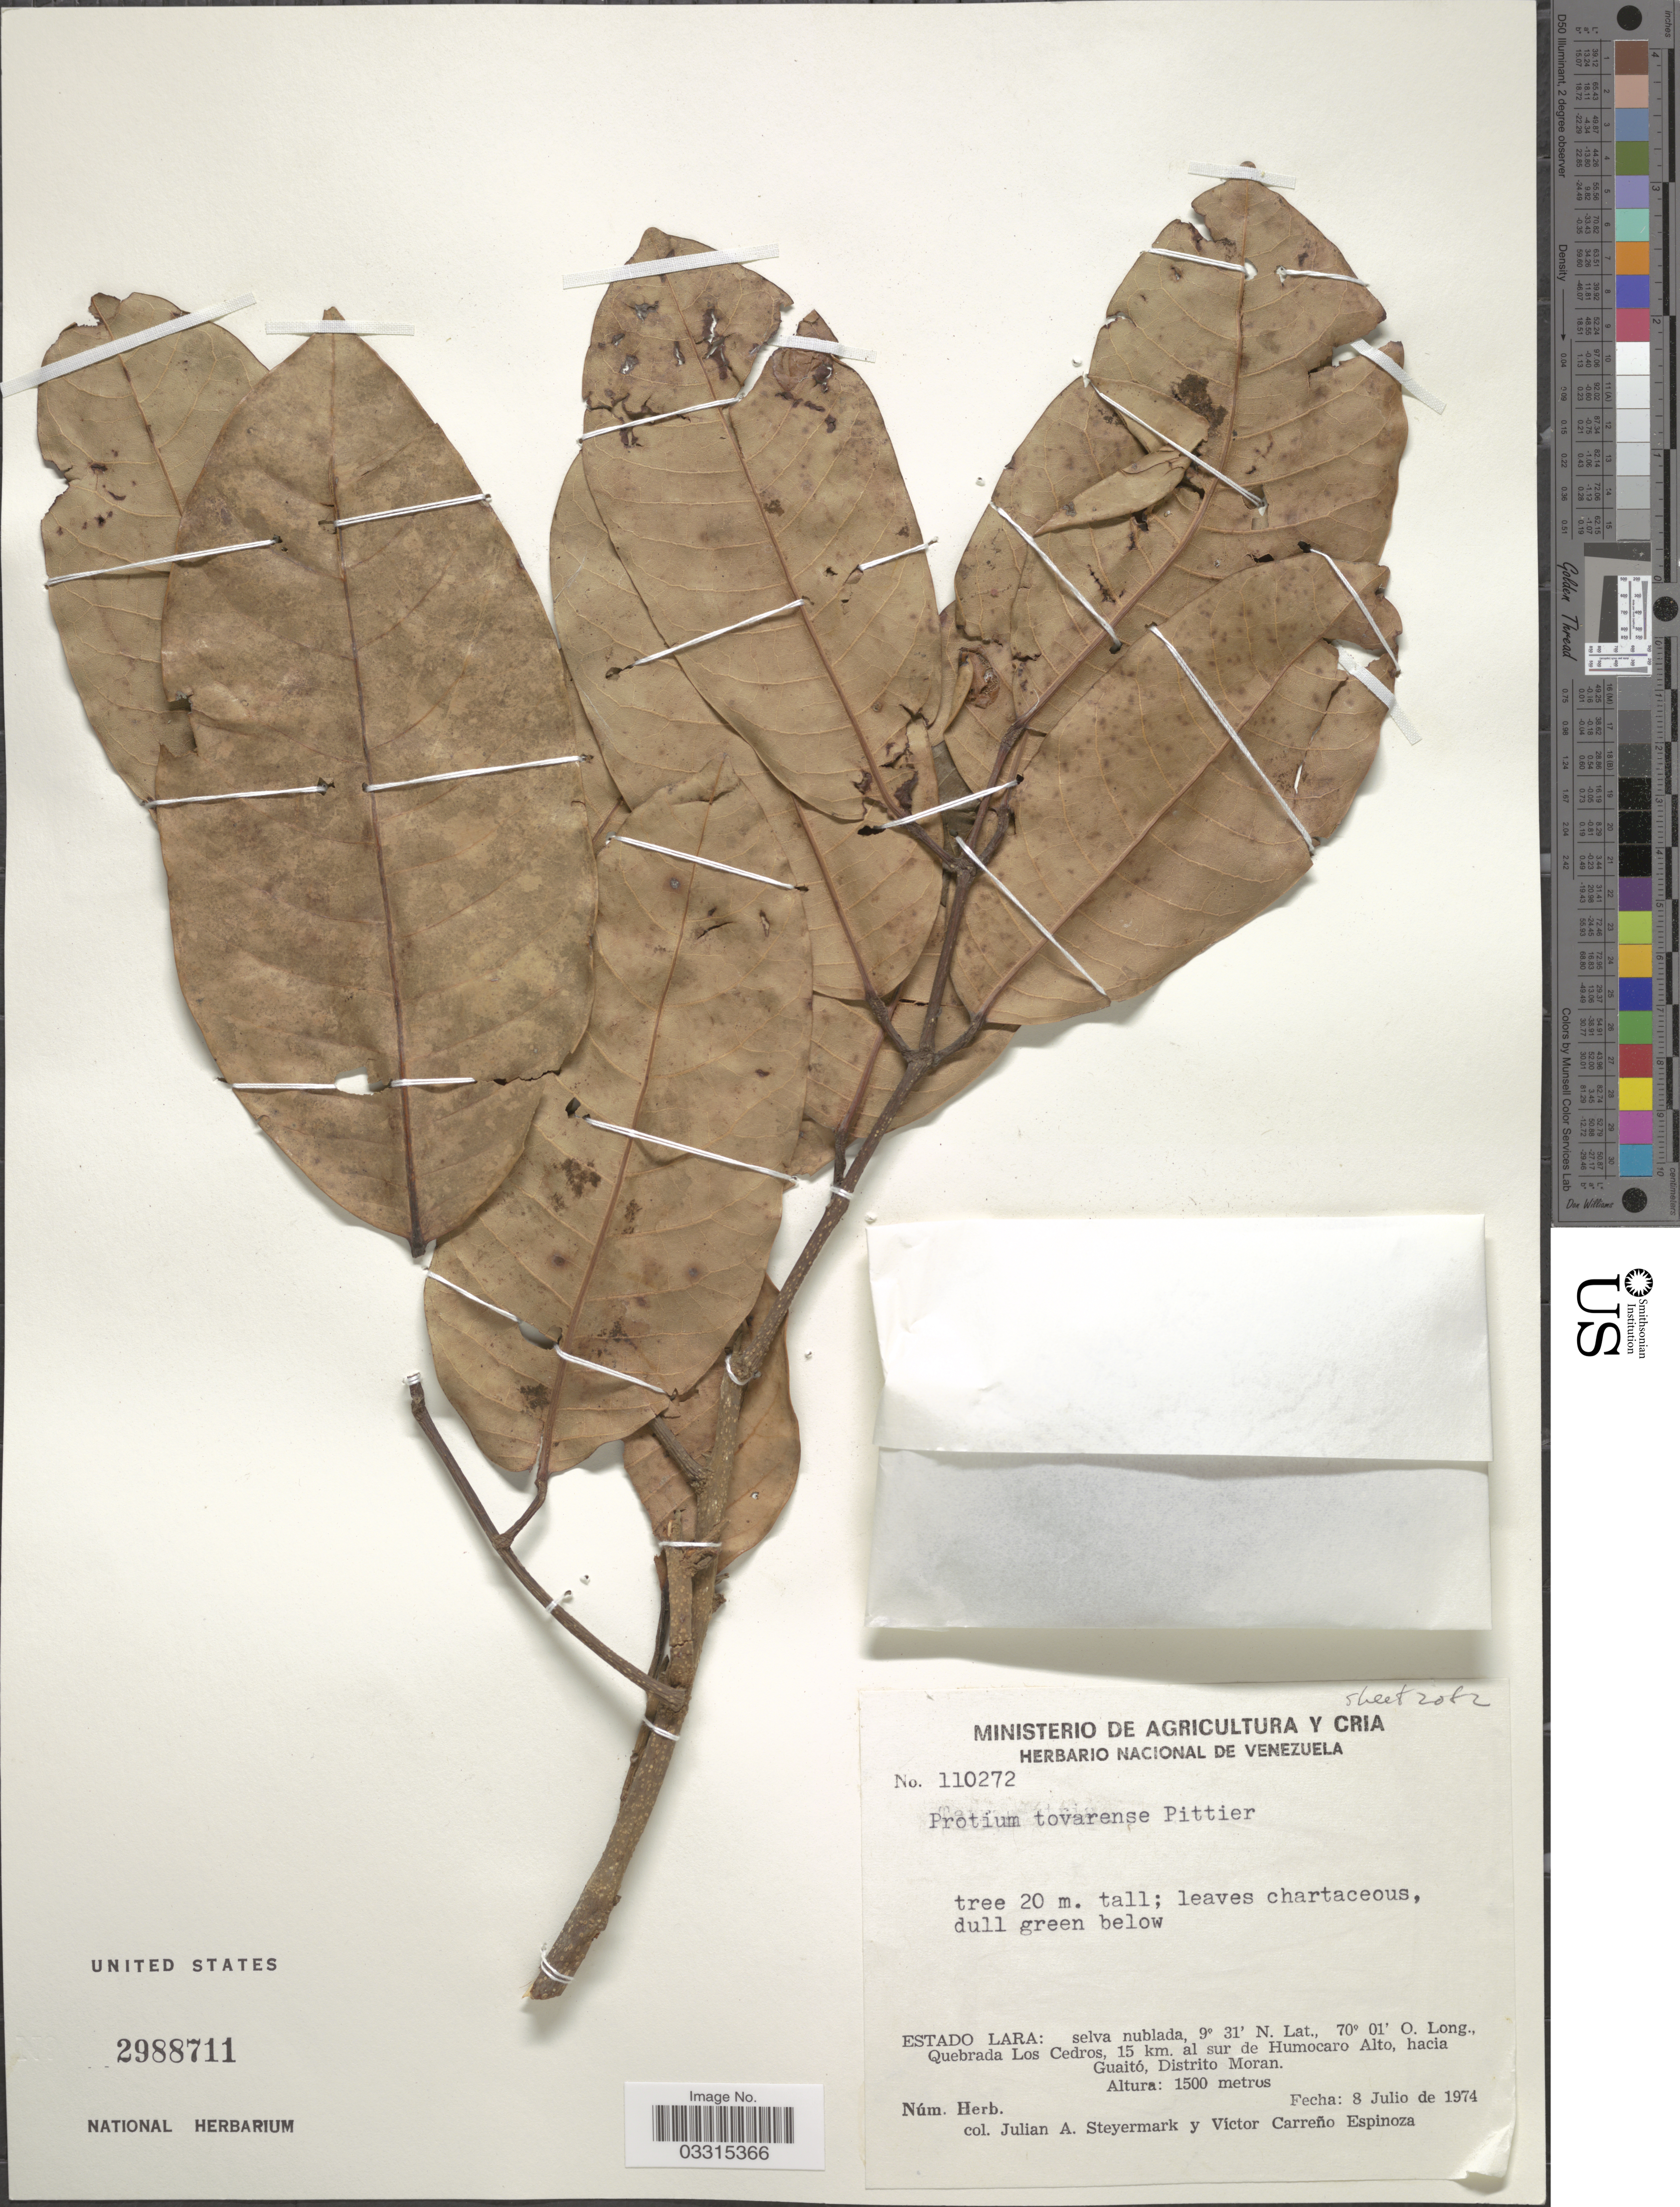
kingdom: Plantae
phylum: Tracheophyta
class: Magnoliopsida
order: Sapindales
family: Burseraceae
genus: Protium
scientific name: Protium tovarense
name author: Pittier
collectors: J. Steyermark & V. Espinoza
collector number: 110272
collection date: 1974-07-08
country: Venezuela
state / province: Lara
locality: Selva nublada. Quebrada Los Cedros, 15 km. al sur de Humocaro Alto, hacia Guaíto, Distrito Moran.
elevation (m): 1500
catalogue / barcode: US 2988711